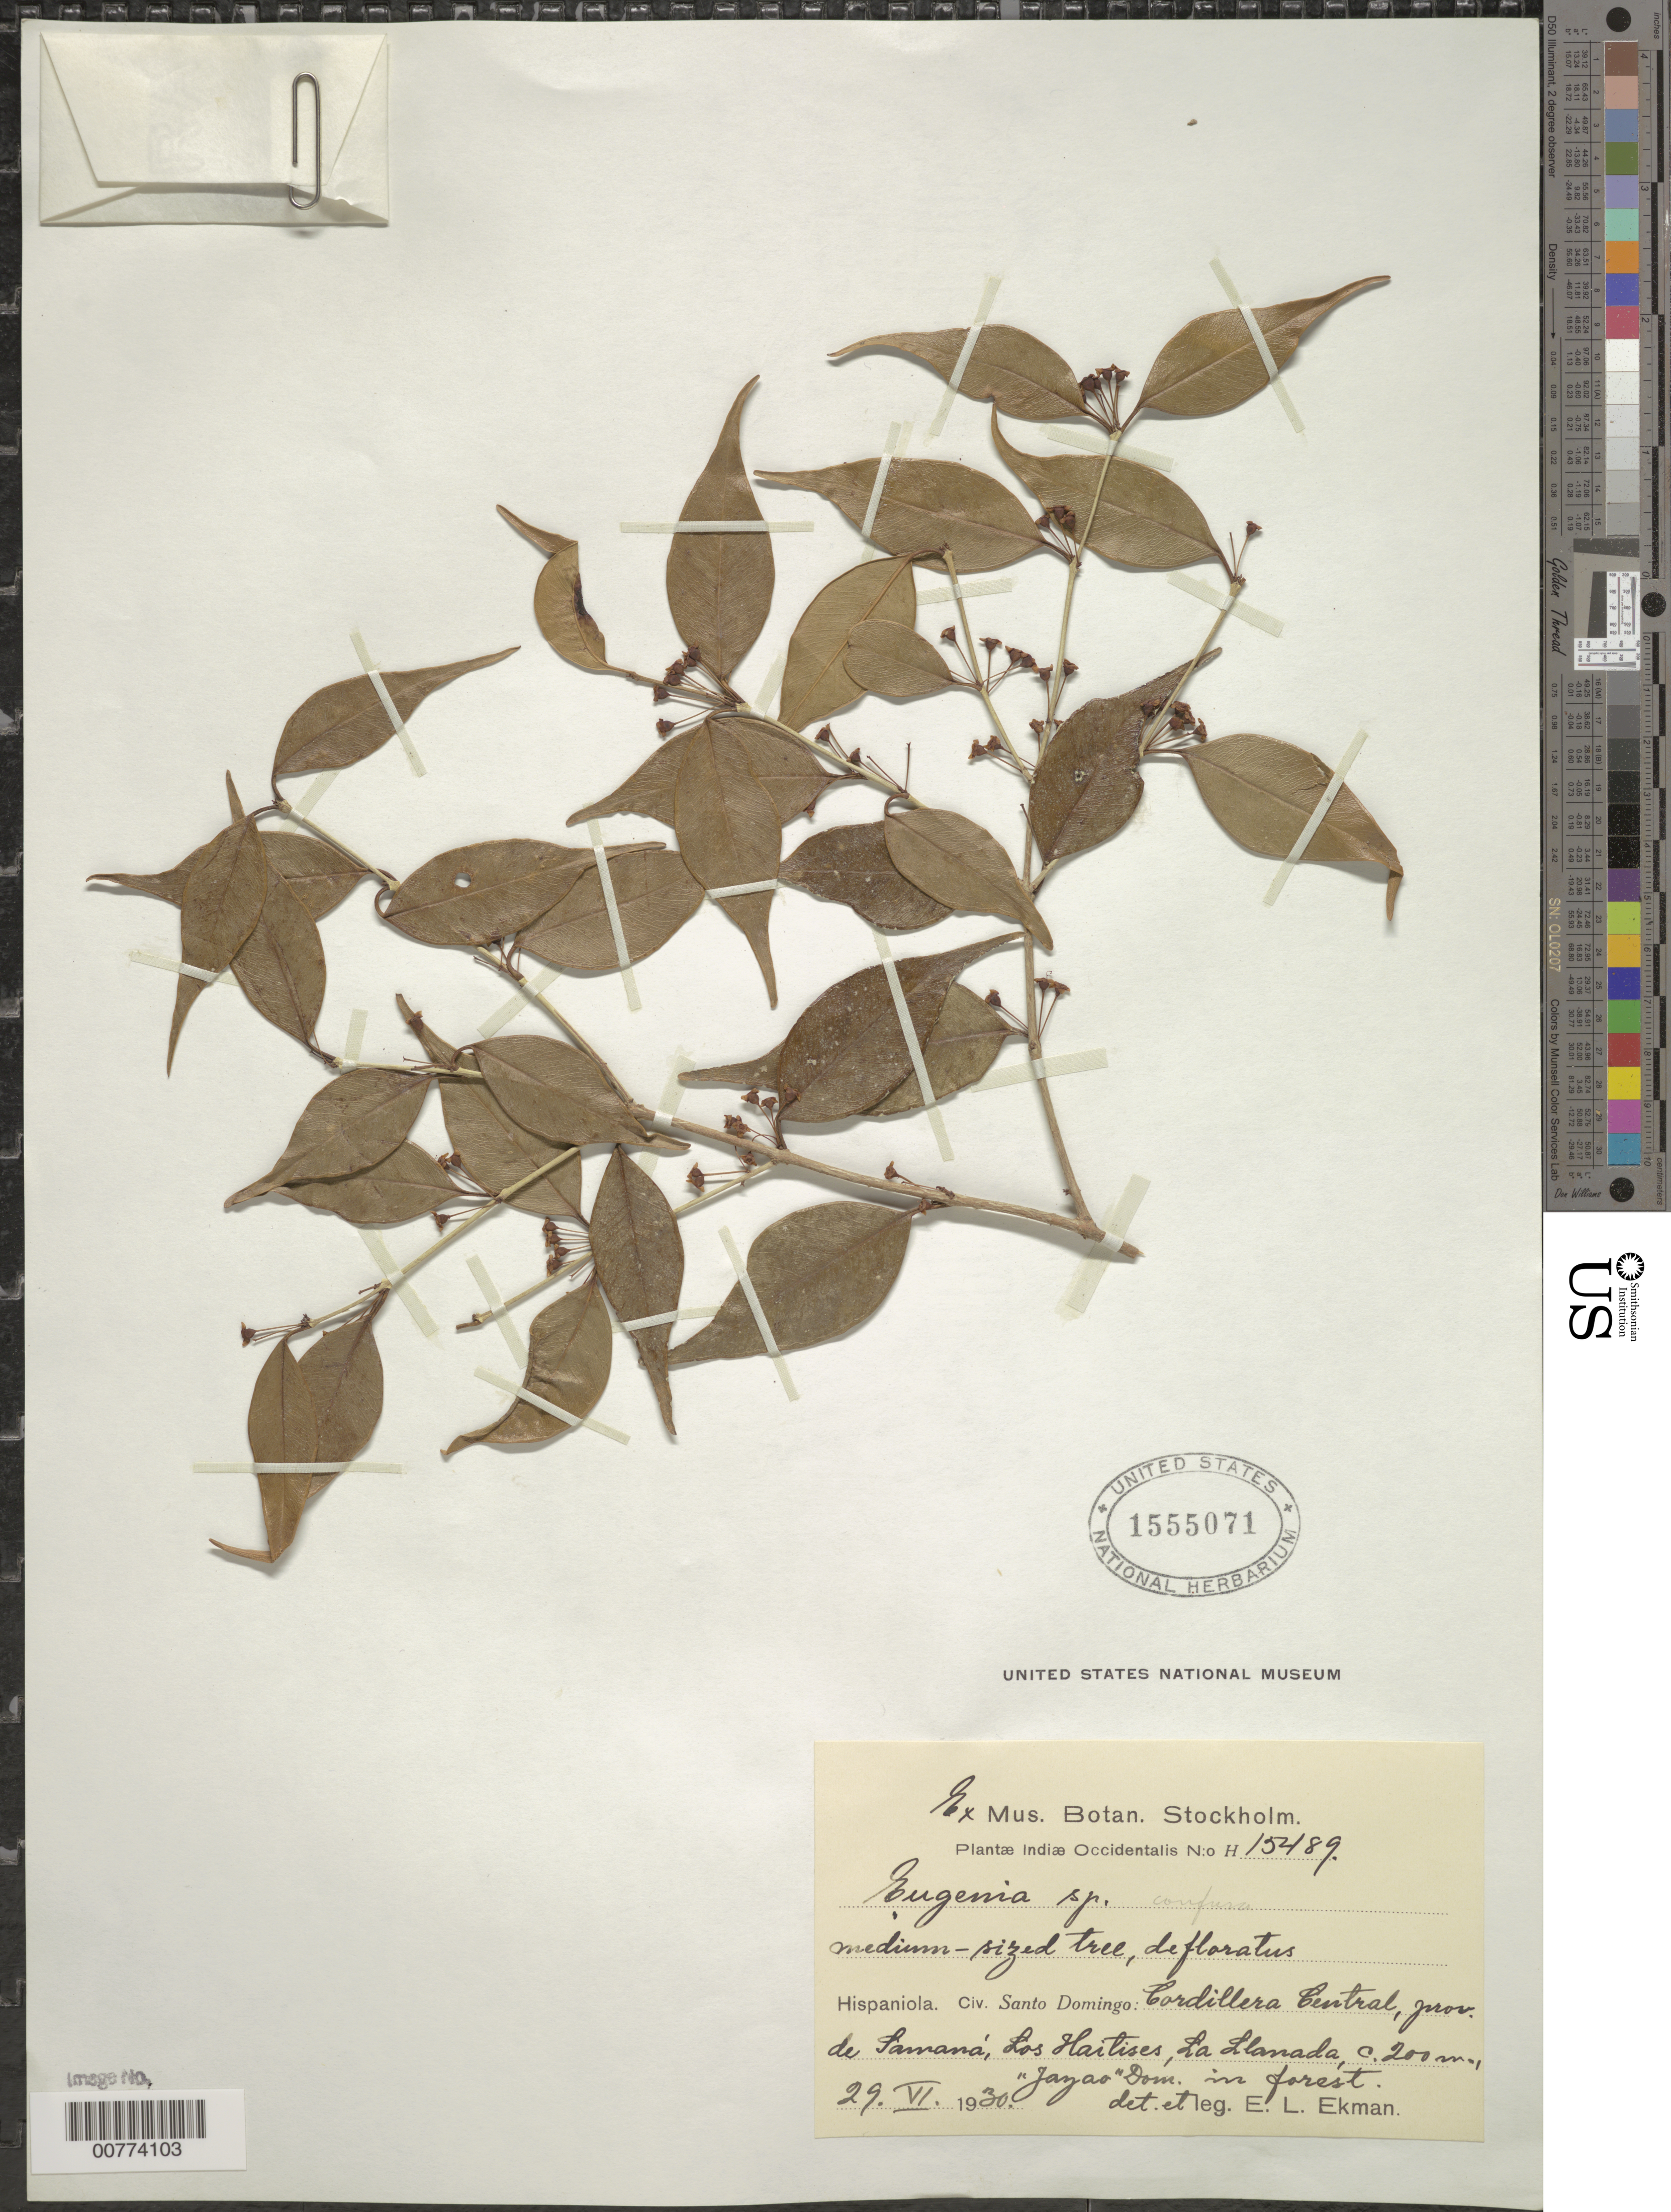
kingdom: Plantae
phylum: Tracheophyta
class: Magnoliopsida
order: Myrtales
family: Myrtaceae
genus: Eugenia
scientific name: Eugenia confusa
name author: DC.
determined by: Ekman, E. L.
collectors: E. L. Ekman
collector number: H 15489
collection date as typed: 29 Jun 1930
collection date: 1930-06-29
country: Dominican Republic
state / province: Samana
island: Hispaniola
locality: Cordillera Central, Los Haitises, La llamada.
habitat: In forest.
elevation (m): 200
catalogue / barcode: US 1555071